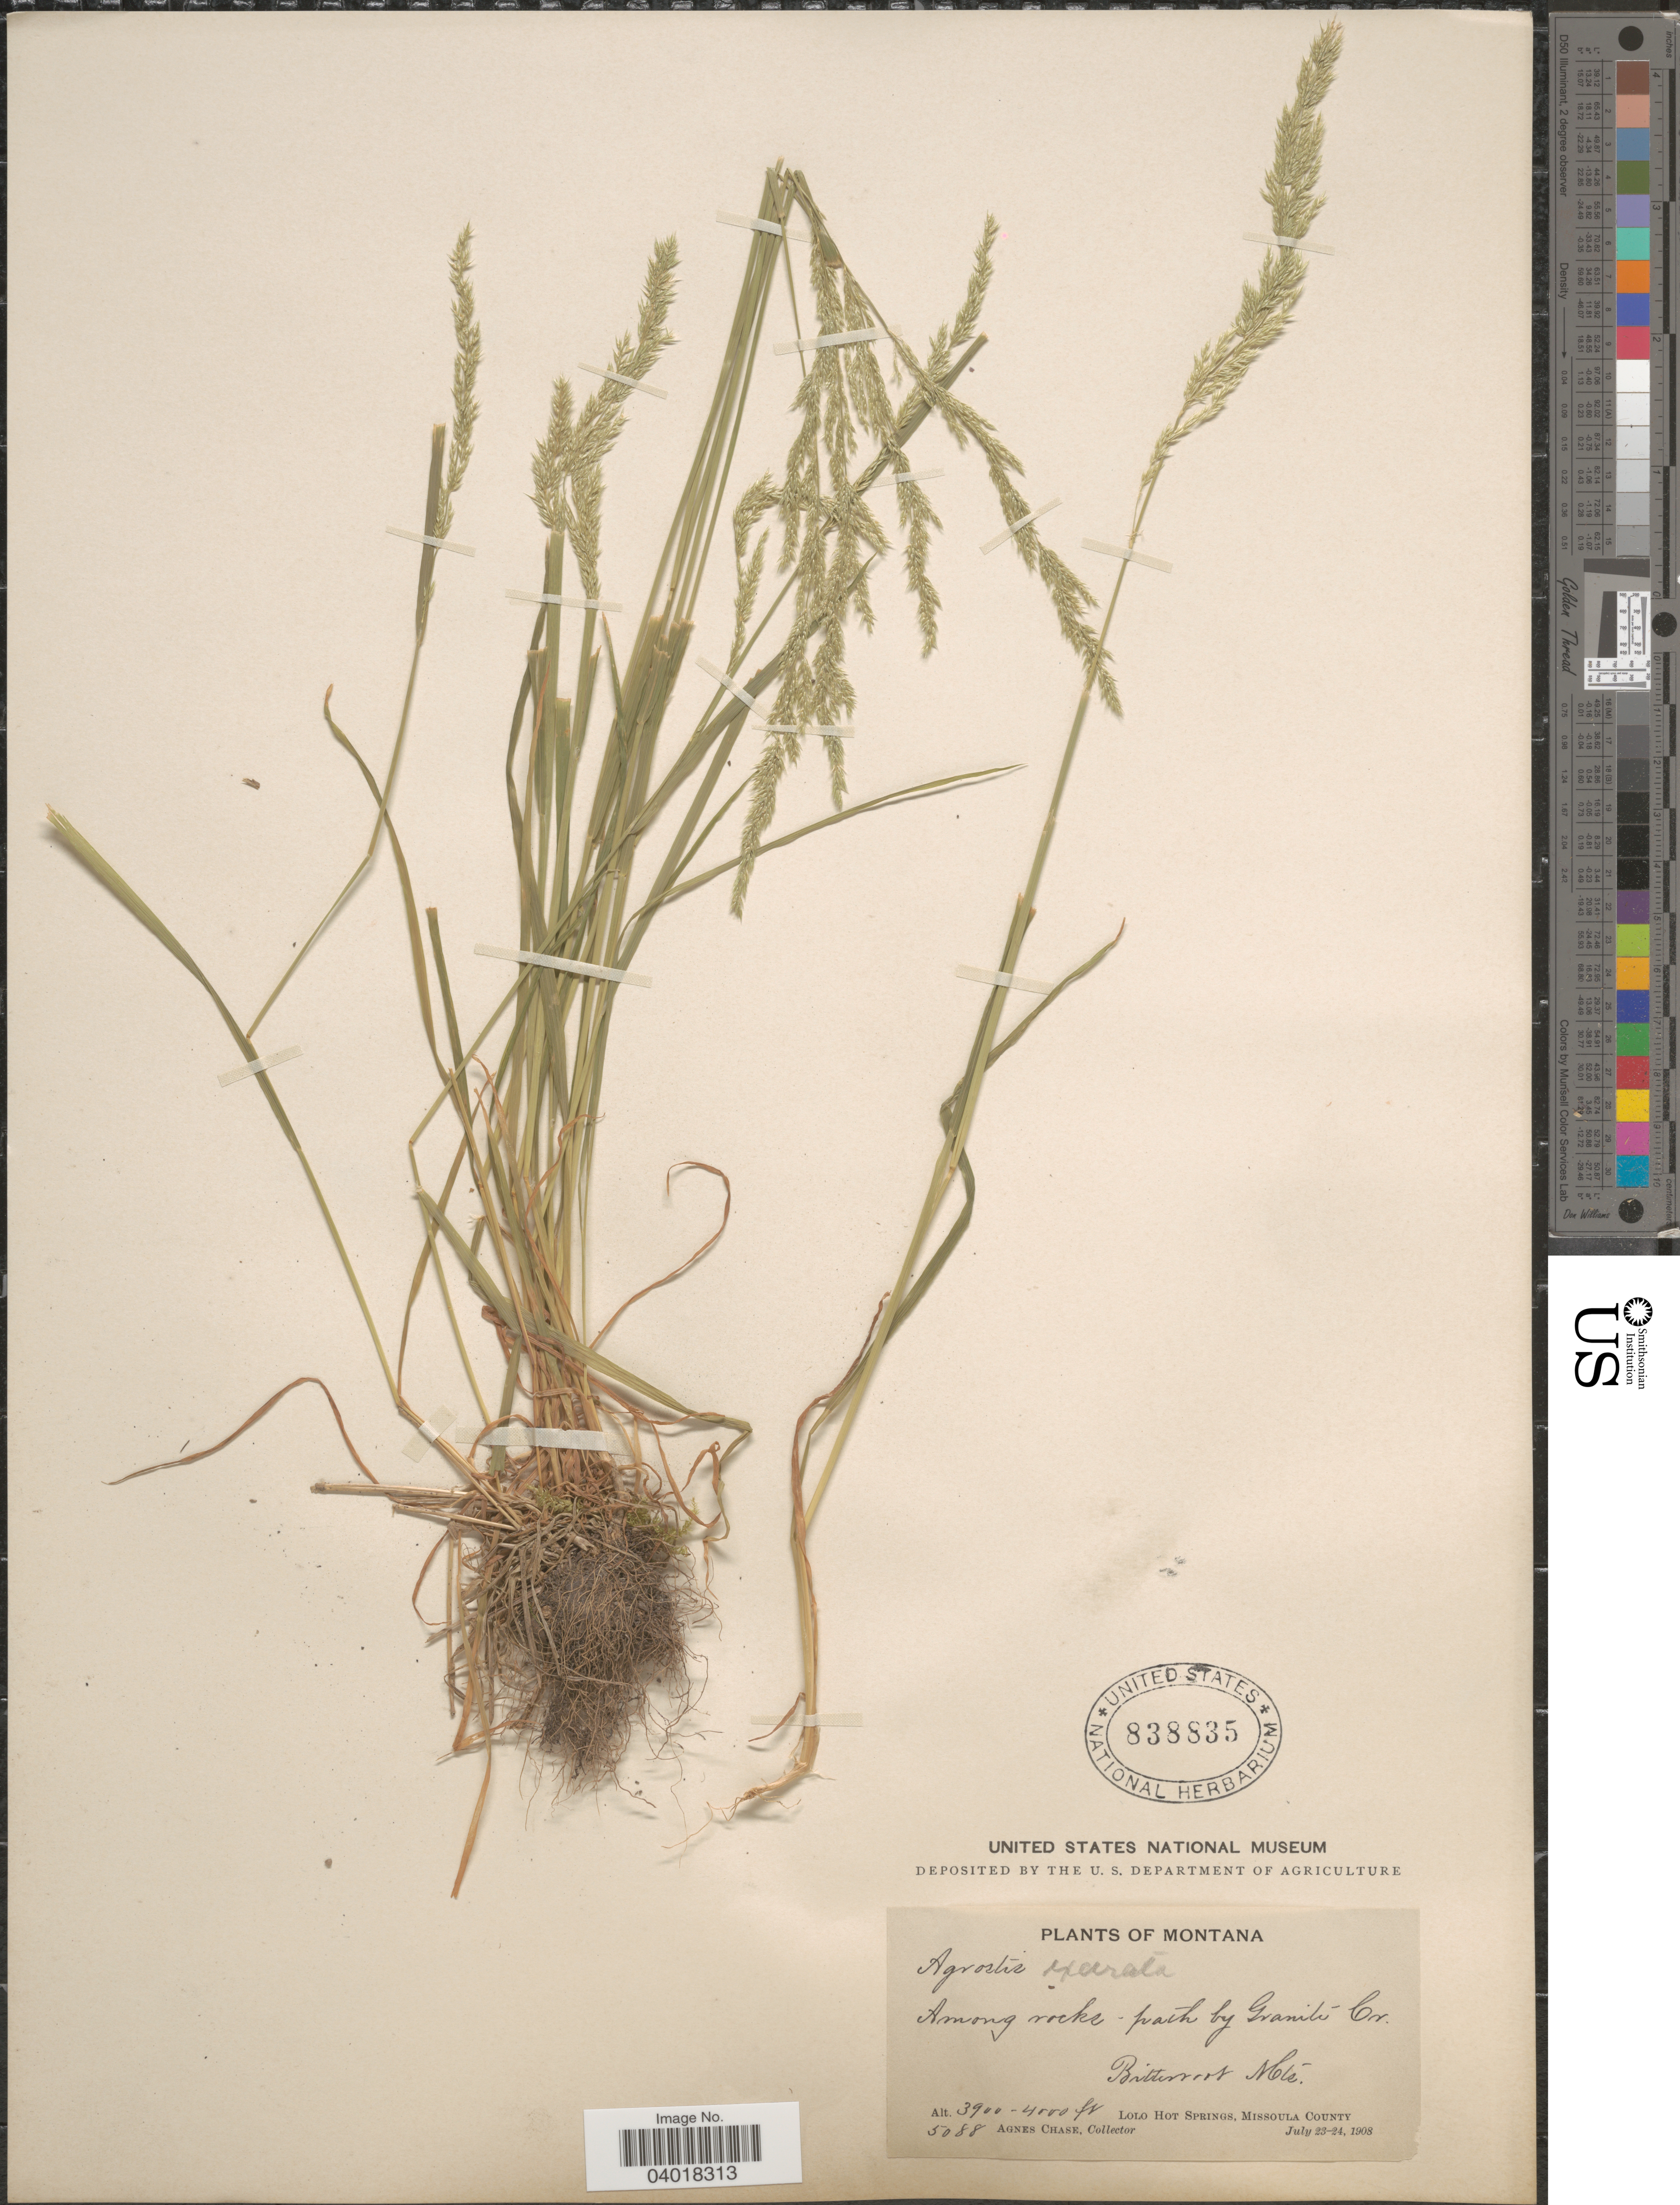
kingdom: Plantae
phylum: Tracheophyta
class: Liliopsida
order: Poales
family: Poaceae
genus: Agrostis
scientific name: Agrostis exarata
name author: Trin.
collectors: A. Chase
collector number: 5088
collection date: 1908-07-23/1908-07-24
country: United States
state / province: Montana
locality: Among rocks - path by Granite Cr. Bitterroot Mts. Lolo Hot Springs, Missoula County.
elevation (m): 1189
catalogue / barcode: US 838835